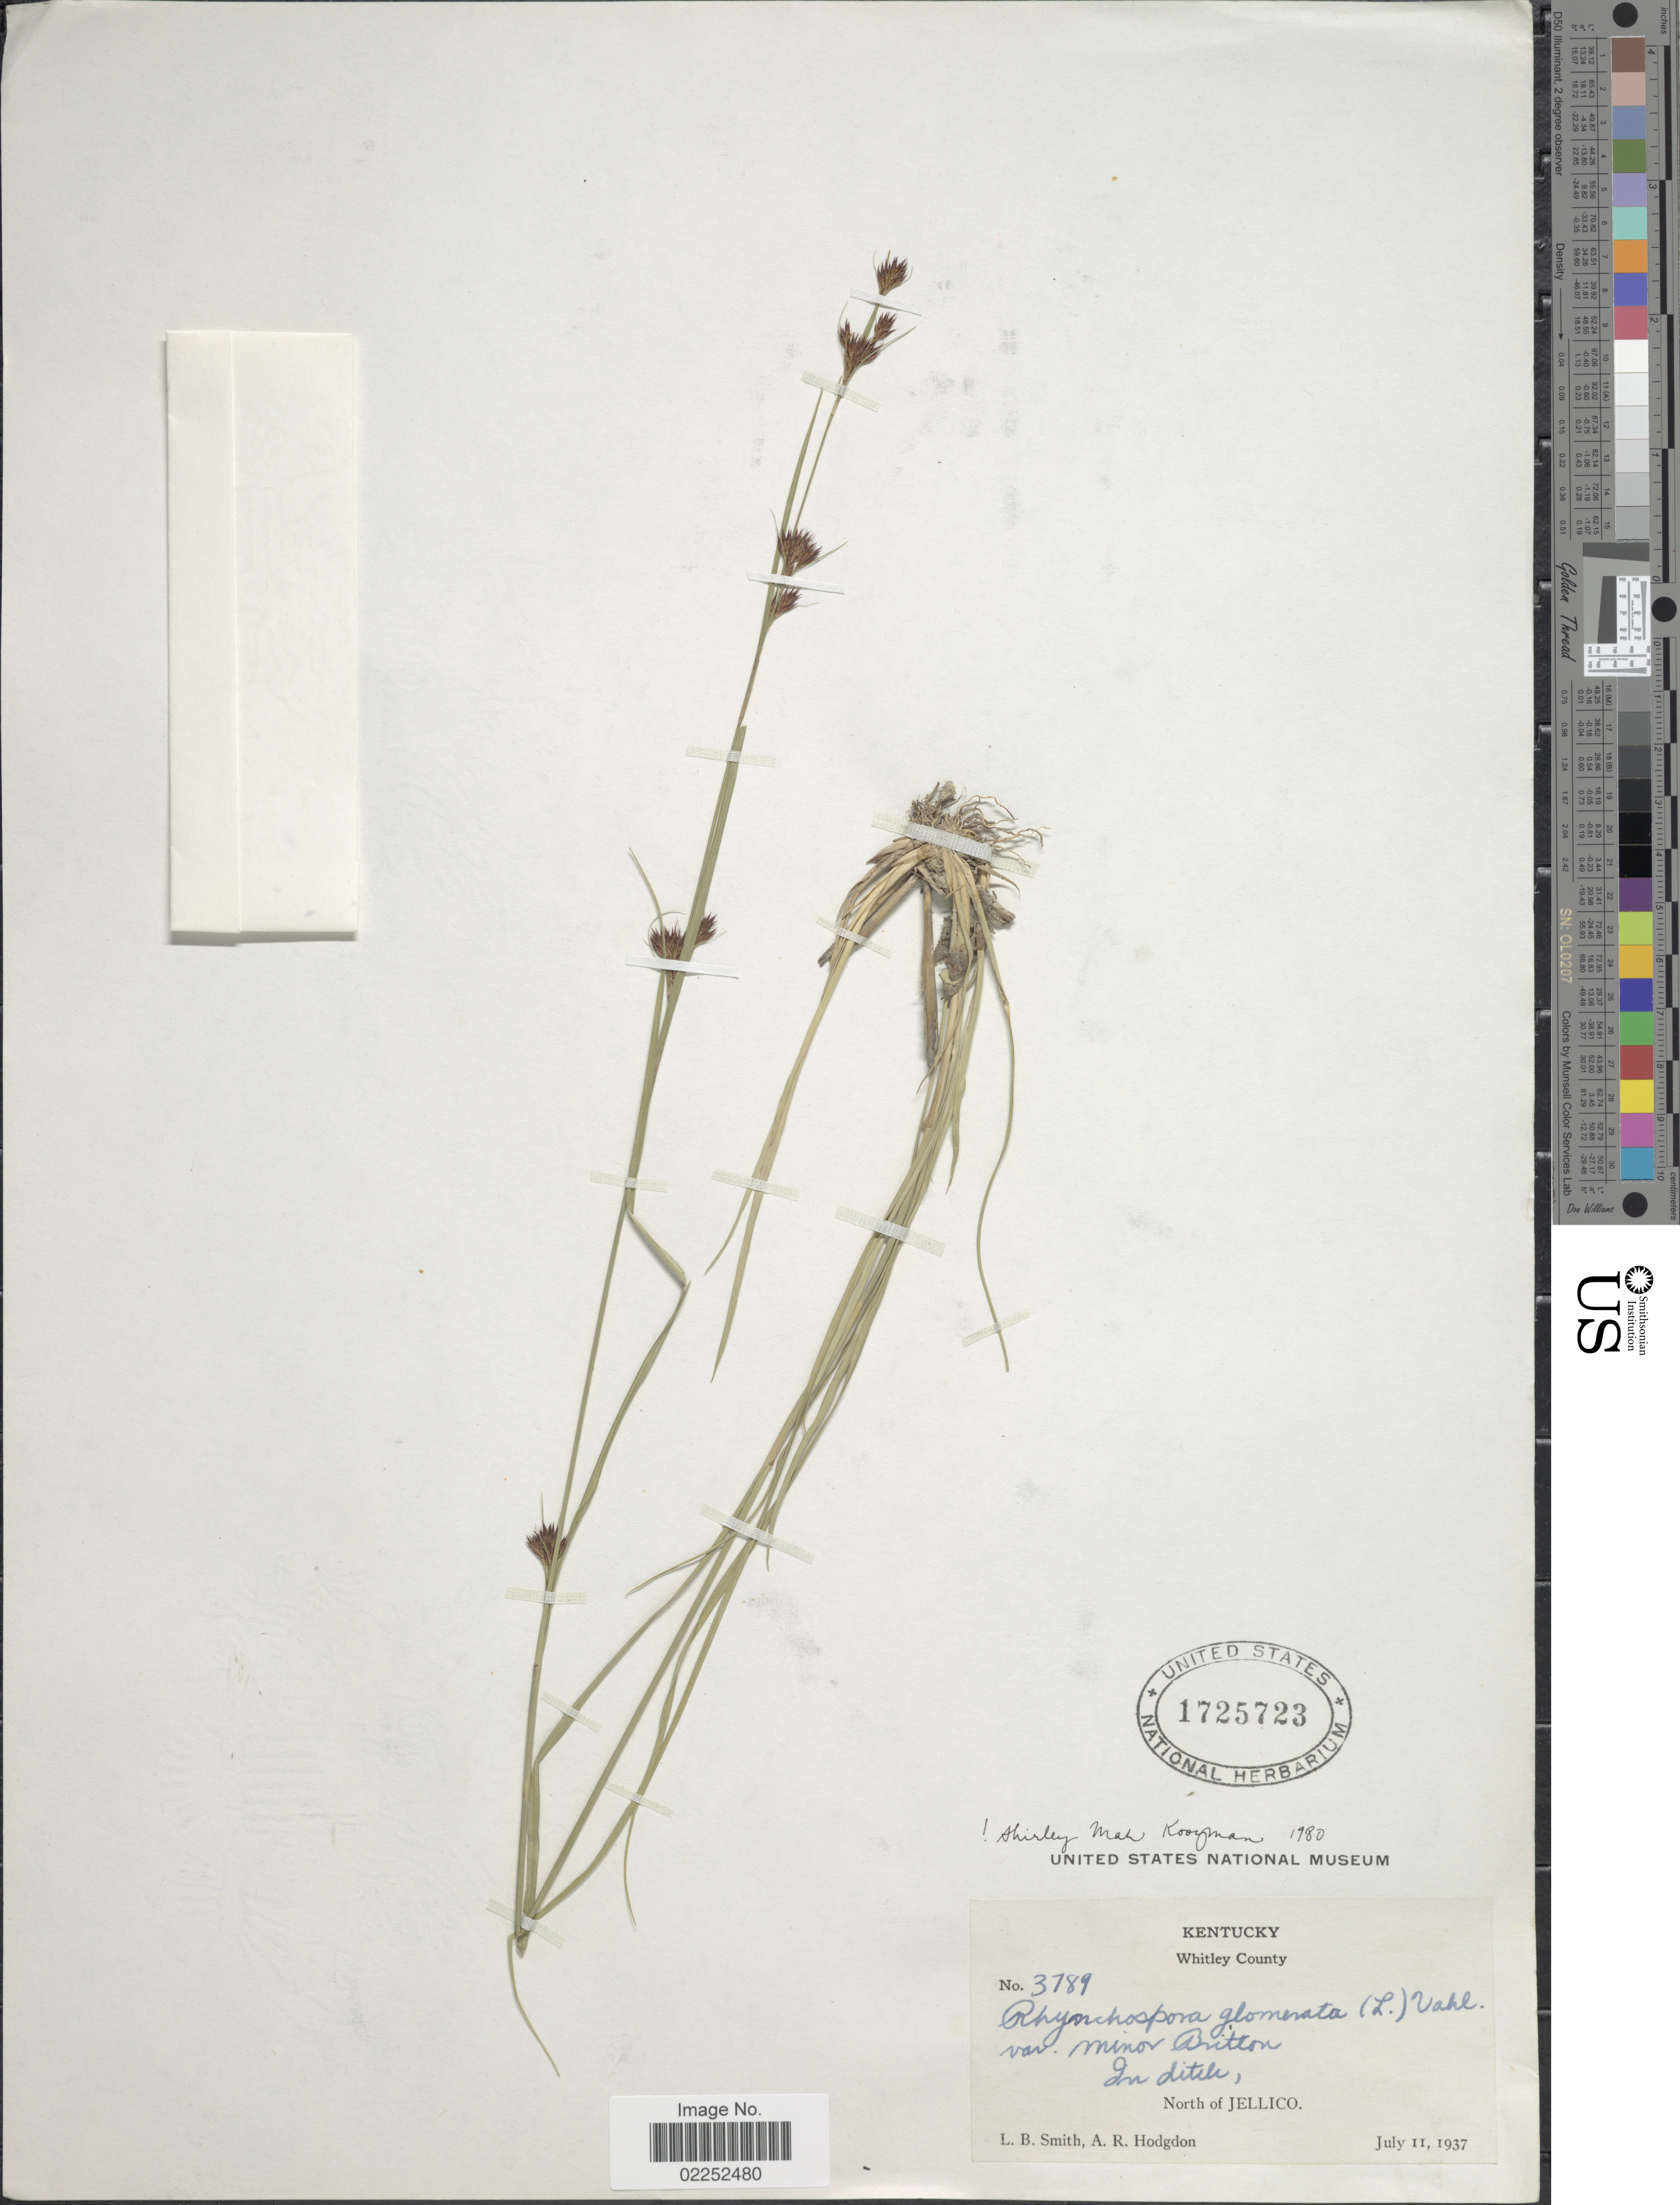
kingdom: Plantae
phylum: Tracheophyta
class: Liliopsida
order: Poales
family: Cyperaceae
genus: Rhynchospora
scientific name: Rhynchospora capitellata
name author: (Michx.) Vahl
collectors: L. Smith & A. R. Hodgdon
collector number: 3789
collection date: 1937-07-02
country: United States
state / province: Kentucky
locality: Whitley County, In ditch, North of Jellico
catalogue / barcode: US 1725723